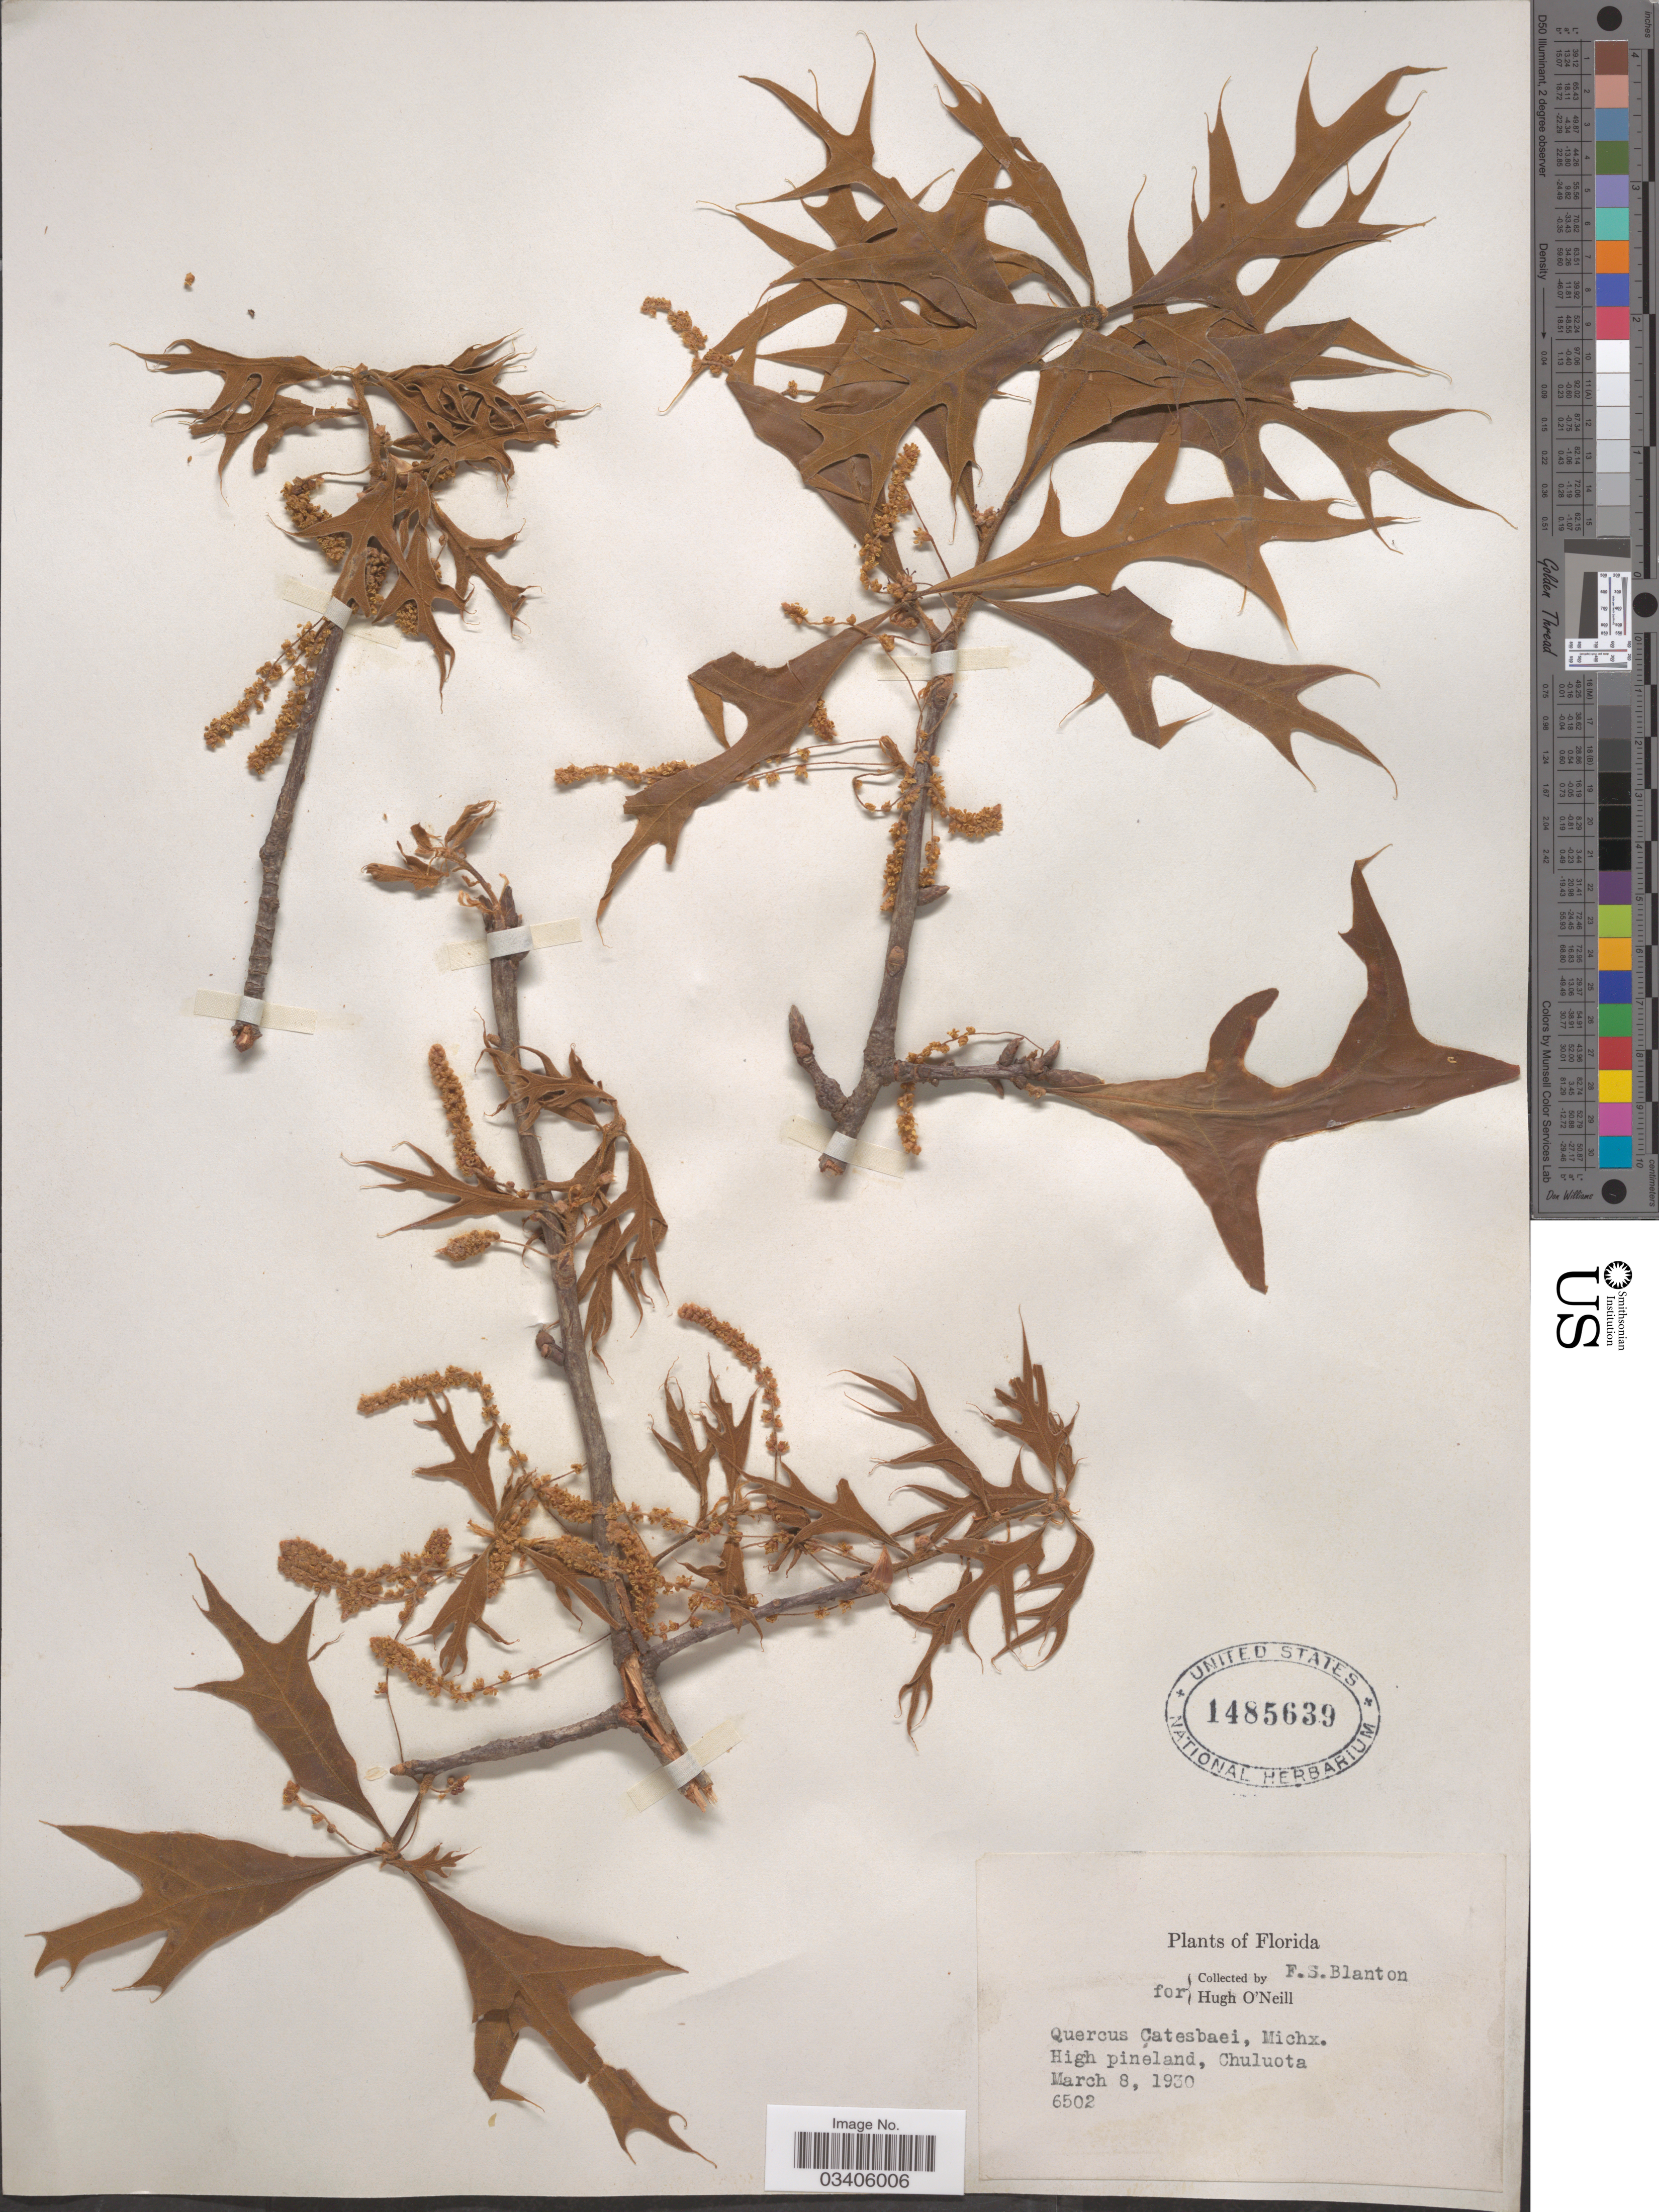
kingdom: Plantae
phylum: Tracheophyta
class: Magnoliopsida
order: Fagales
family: Fagaceae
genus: Quercus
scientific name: Quercus laevis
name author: Walter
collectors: F. S. Blanton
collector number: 6502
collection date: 1930-03-08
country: United States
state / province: Florida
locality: Chuluota.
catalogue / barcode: US 1485639